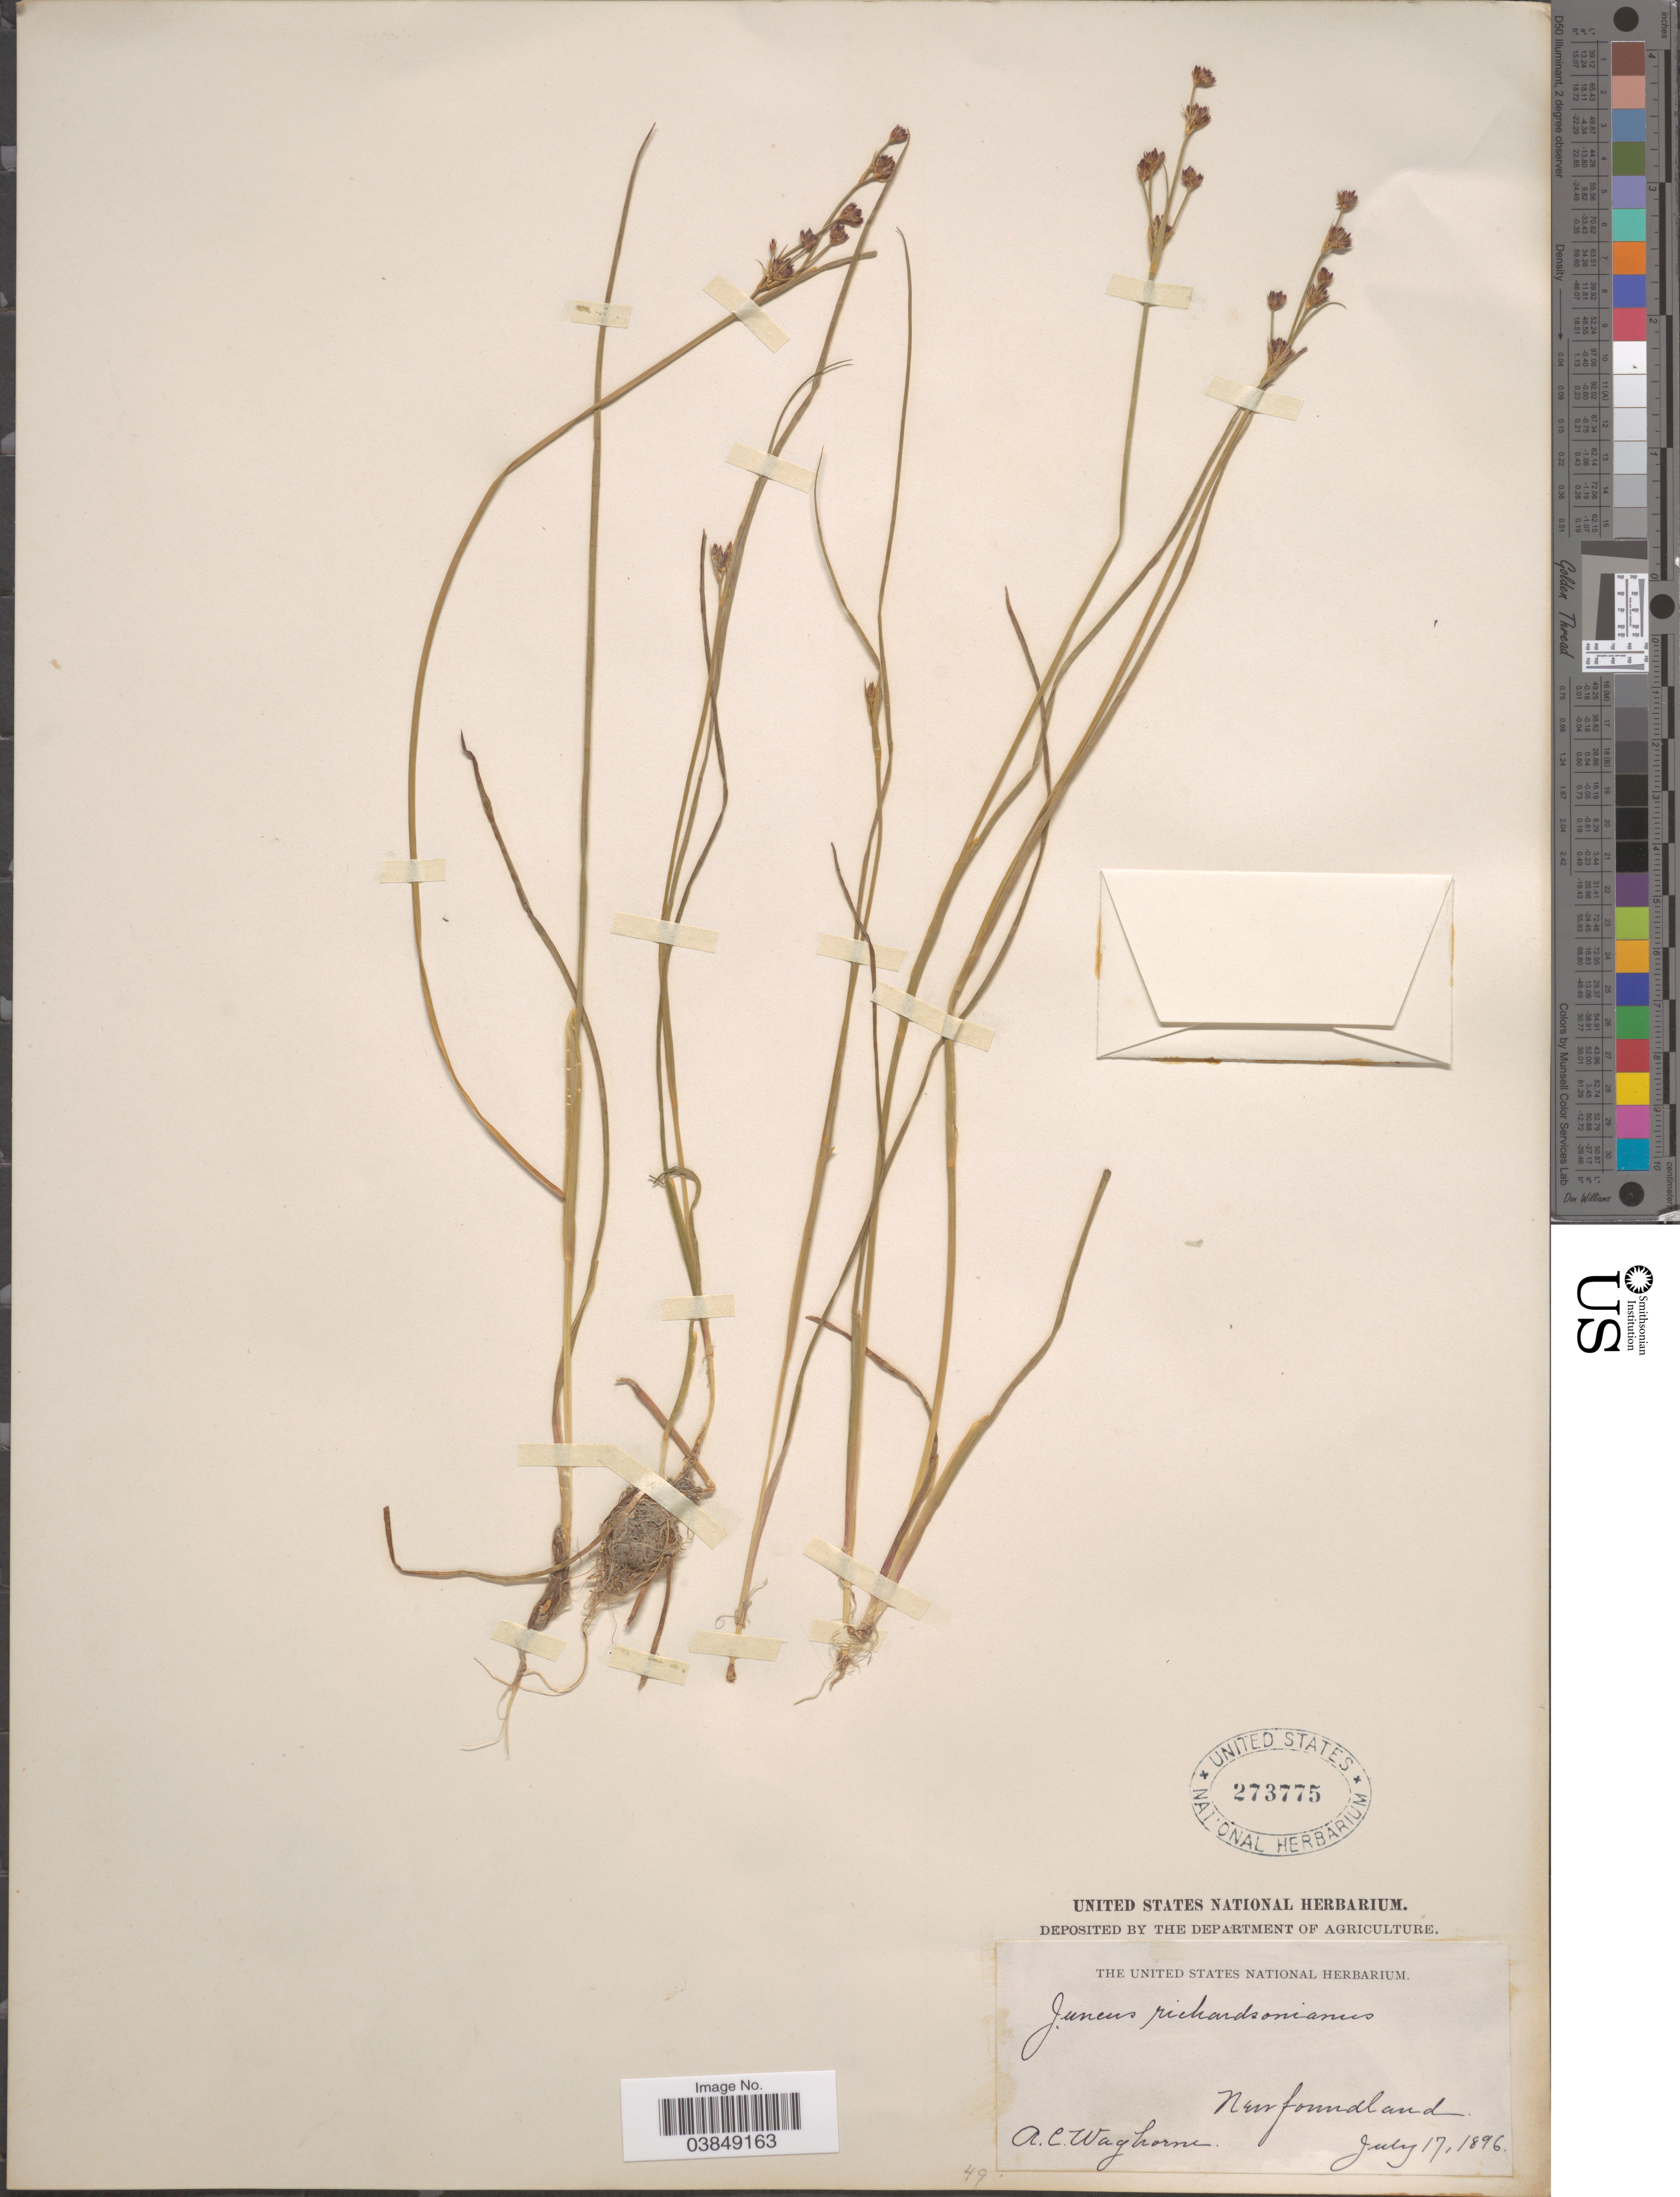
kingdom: Plantae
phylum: Tracheophyta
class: Liliopsida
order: Poales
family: Juncaceae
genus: Juncus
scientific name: Juncus alpinus var. rariflorus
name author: (Hartm.) Hartm.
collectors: A. Waghorne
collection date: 1896-07-17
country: Canada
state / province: Newfoundland and Labrador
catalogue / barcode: US 273775